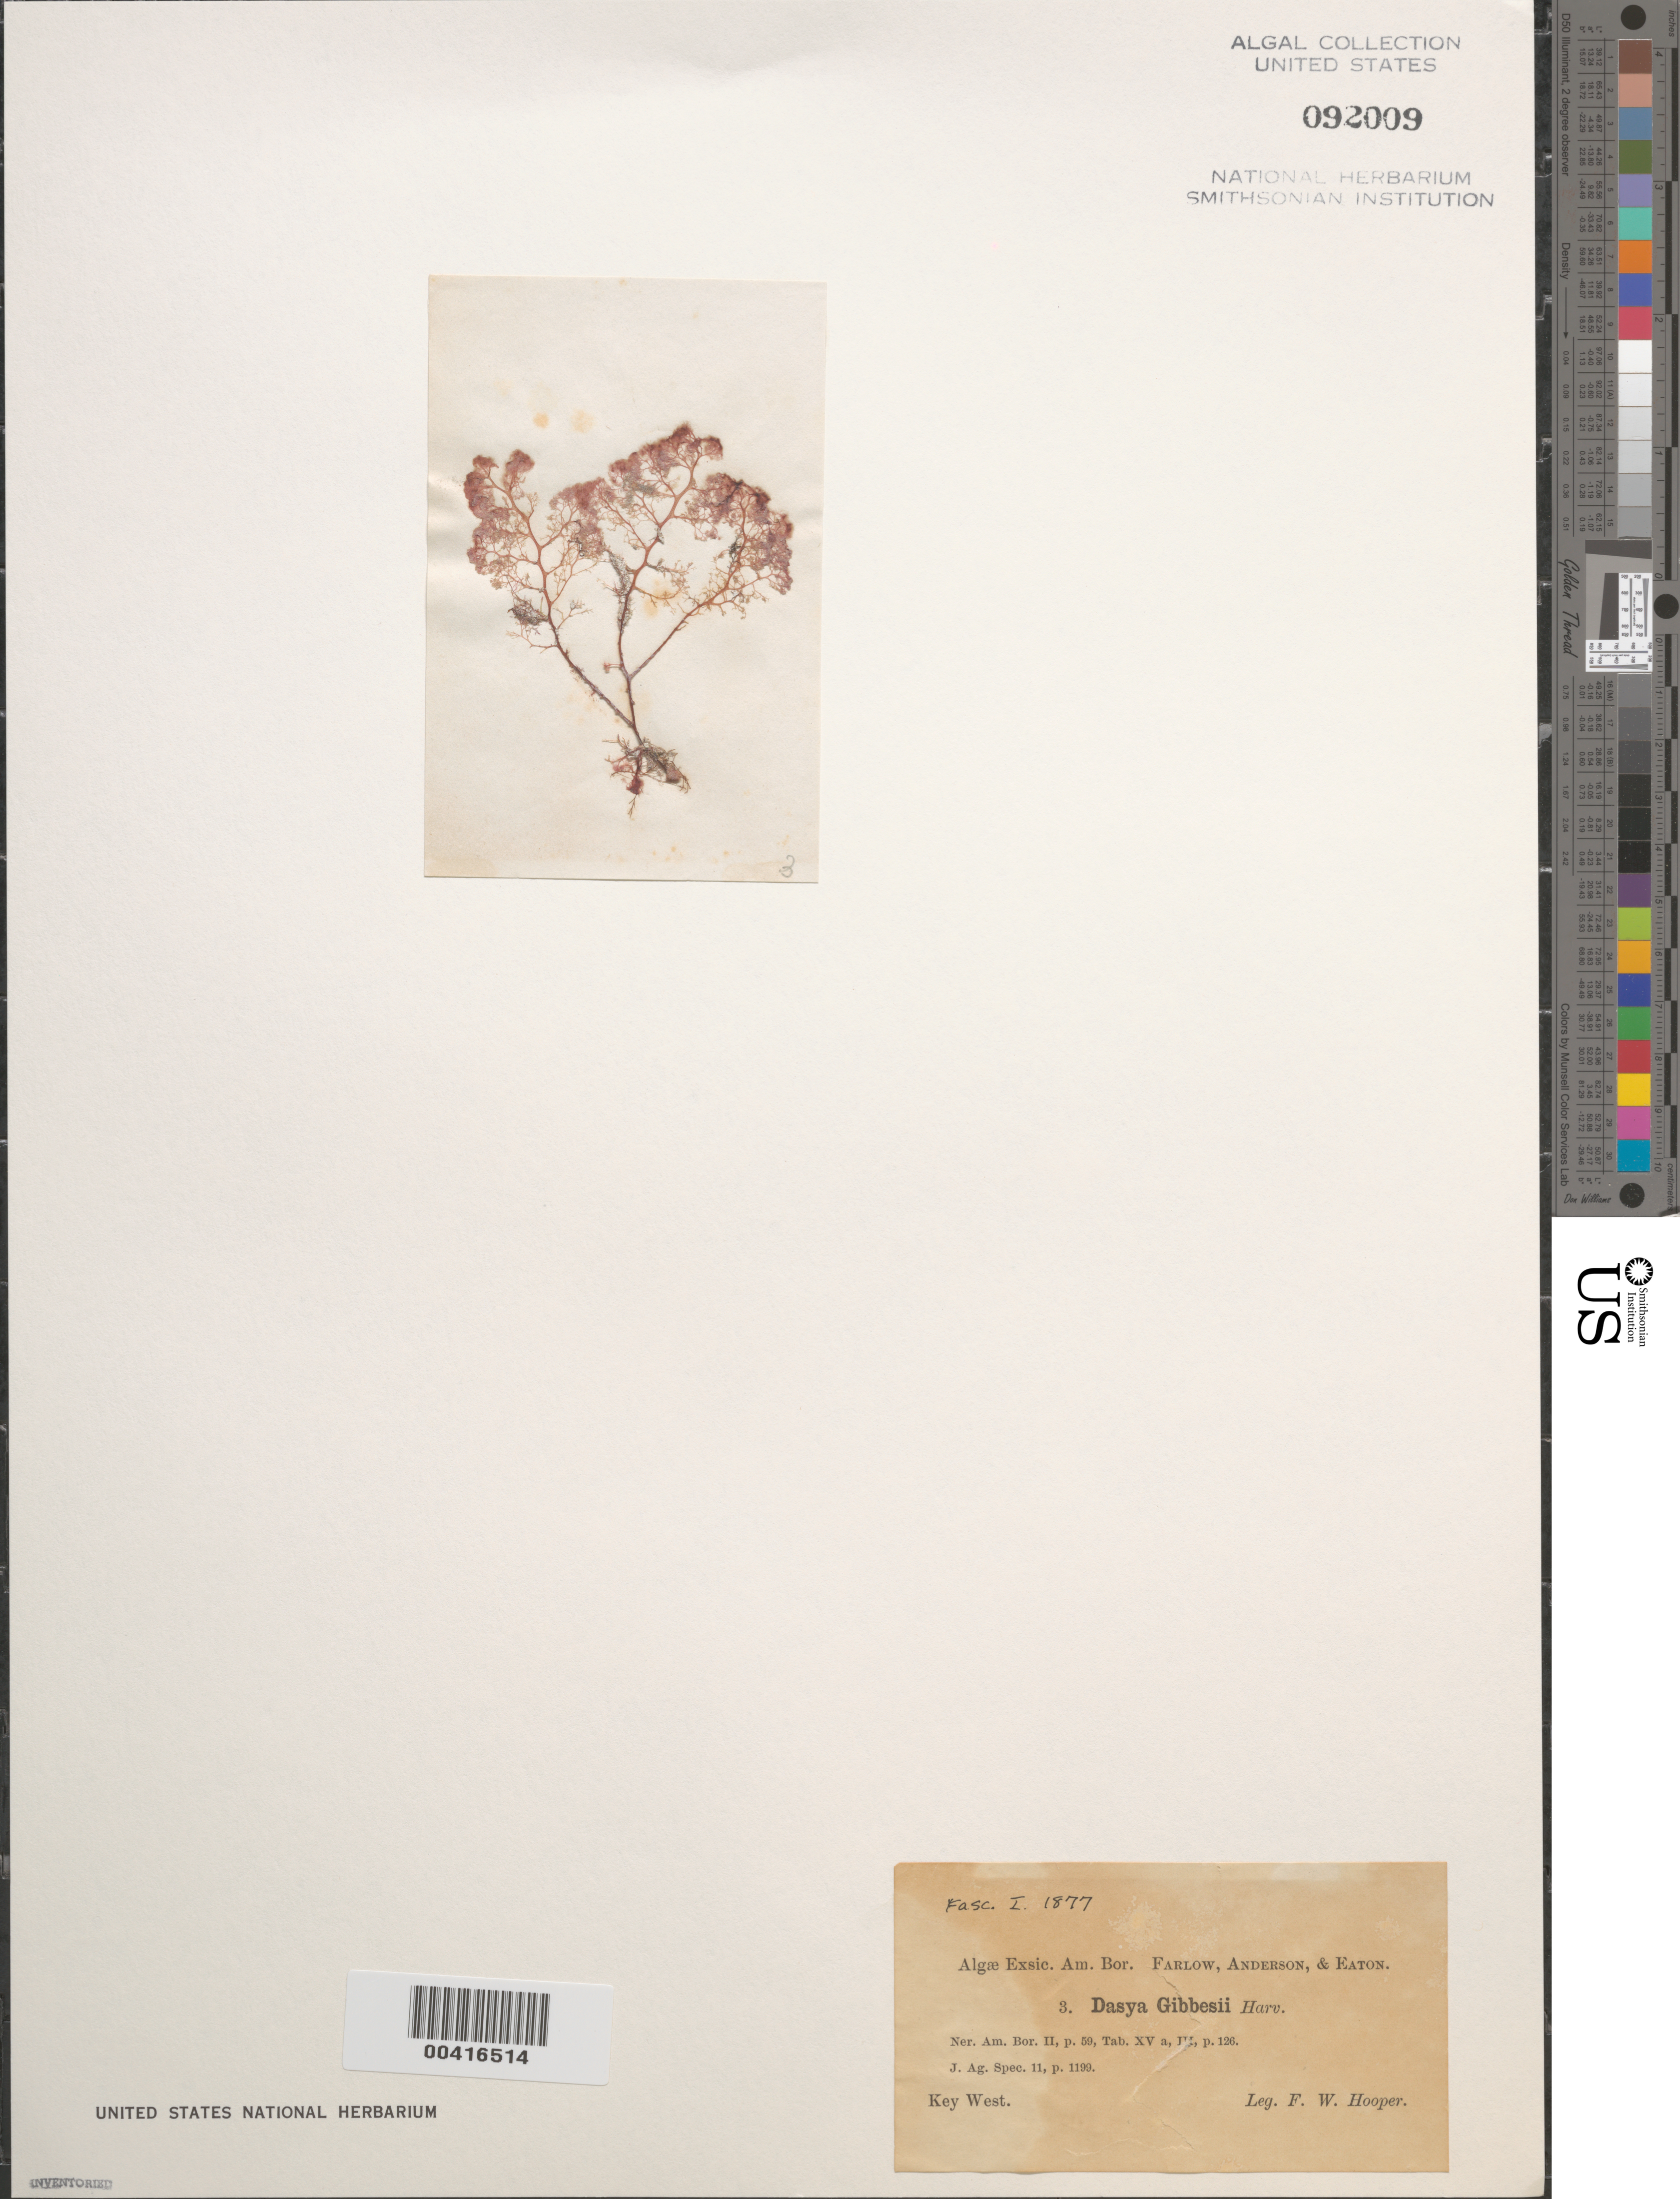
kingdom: Plantae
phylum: Rhodophyta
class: Florideophyceae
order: Ceramiales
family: Dasyaceae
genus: Heterosiphonia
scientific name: Heterosiphonia gibbesii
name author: (Harv.)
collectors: F. Hooper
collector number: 3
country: United States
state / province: Florida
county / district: Monroe County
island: Key West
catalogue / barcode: US 92009